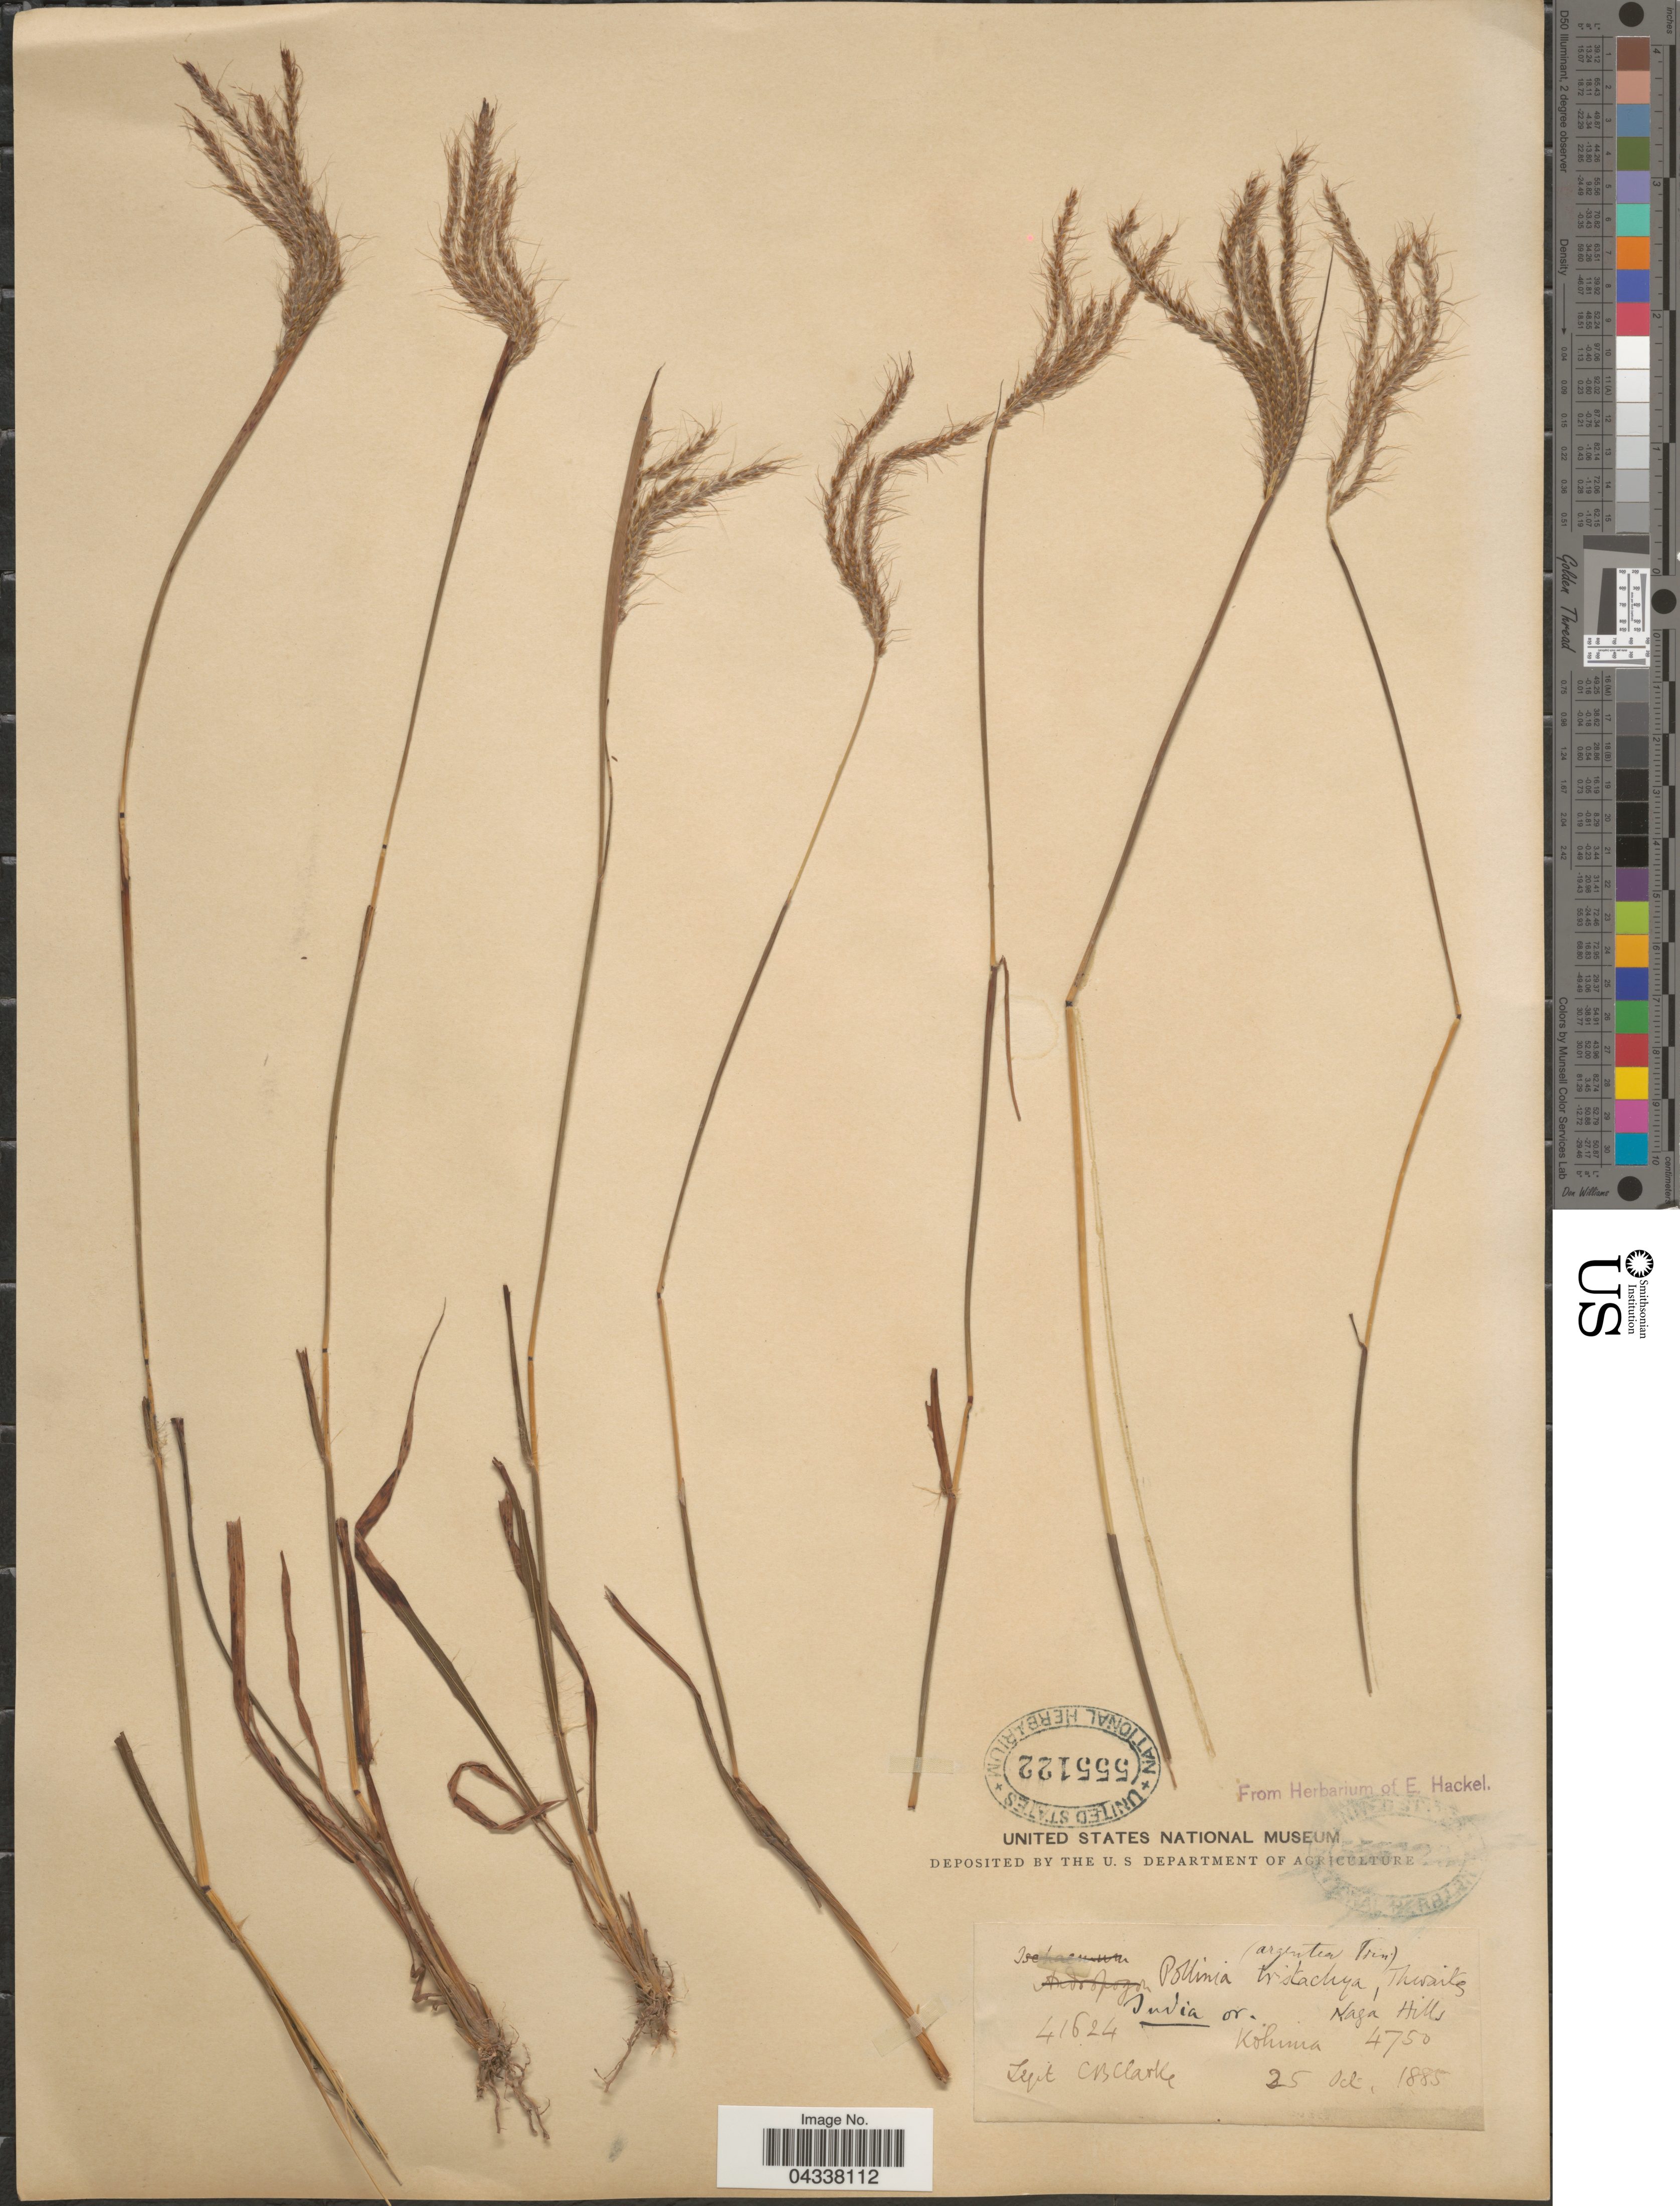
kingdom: Plantae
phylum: Tracheophyta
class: Liliopsida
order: Poales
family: Poaceae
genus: Pseudopogonatherum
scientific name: Pseudopogonatherum trispicatum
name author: (Schult.) Ohwi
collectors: C. B. Clarke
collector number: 41624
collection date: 1885-10-25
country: India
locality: India or. Kaza Hills. Kohima.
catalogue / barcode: US 555122